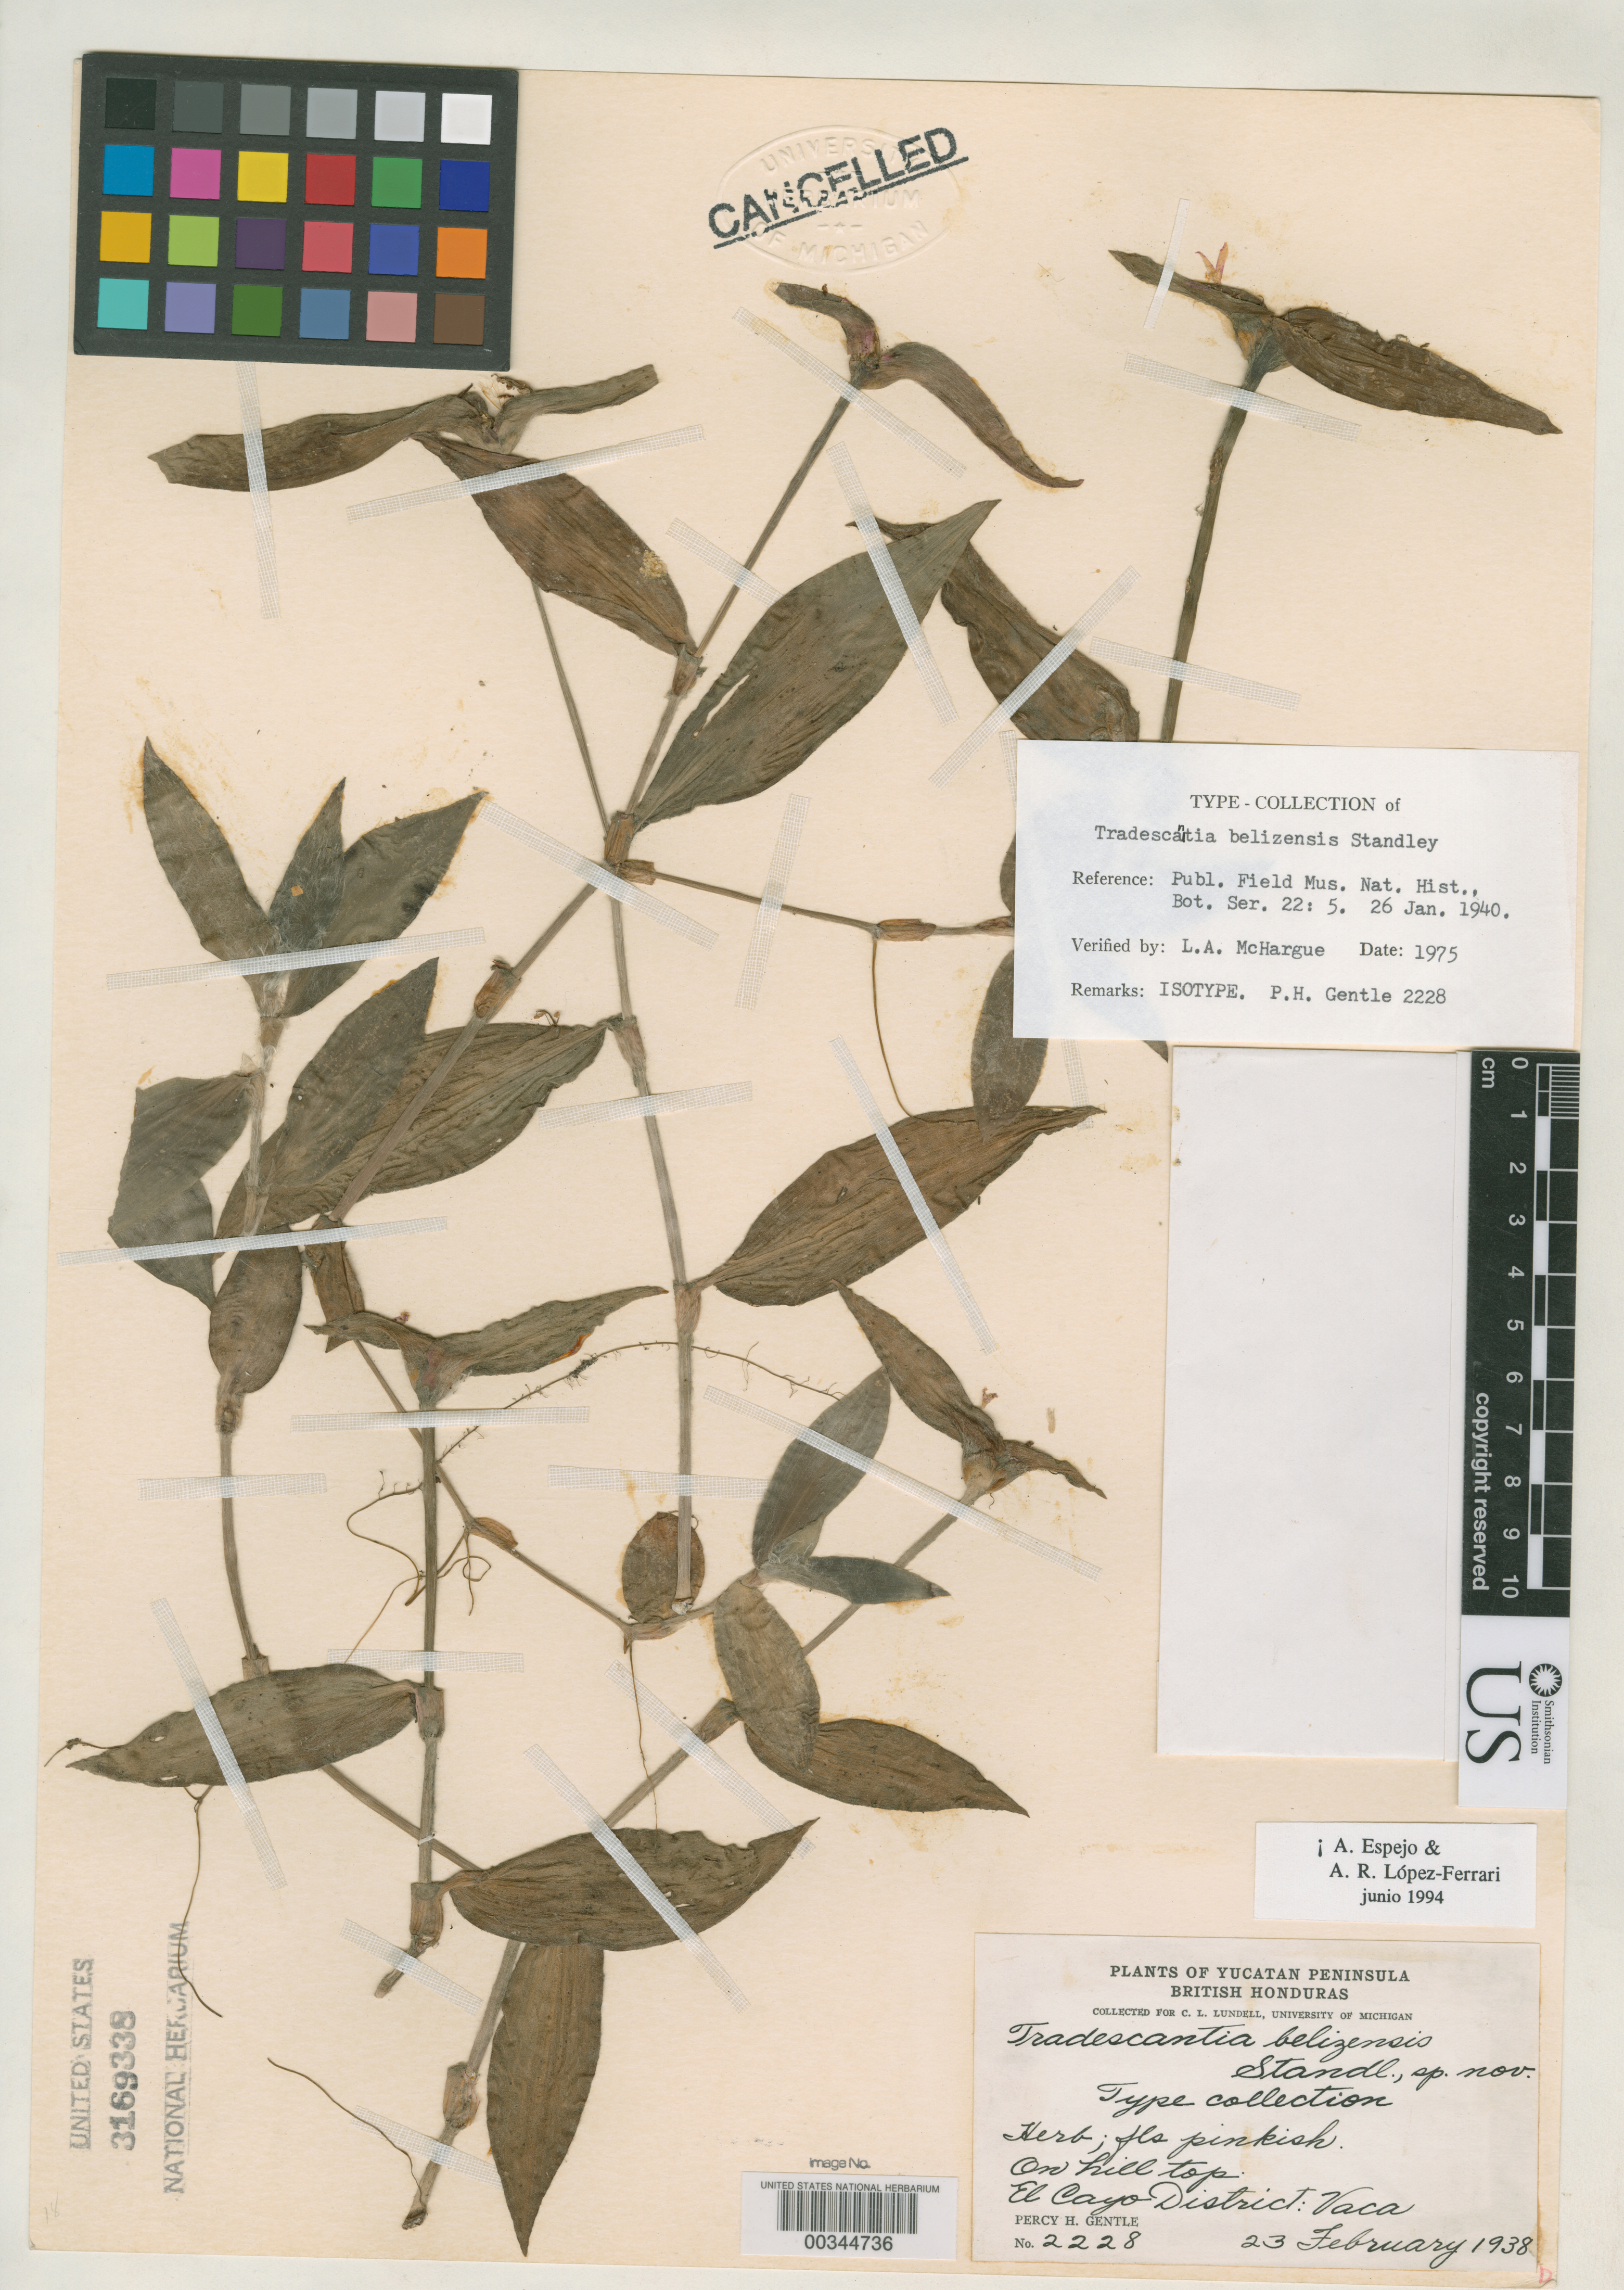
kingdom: Plantae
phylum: Tracheophyta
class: Liliopsida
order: Commelinales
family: Commelinaceae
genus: Tradescantia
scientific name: Tradescantia belizensis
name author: Standl.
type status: Isotype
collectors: P. H. Gentle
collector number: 2228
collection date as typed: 23 Feb 1938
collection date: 1938-02-23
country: Belize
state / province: Cayo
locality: Vaca, hill top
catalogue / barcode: US 3169338